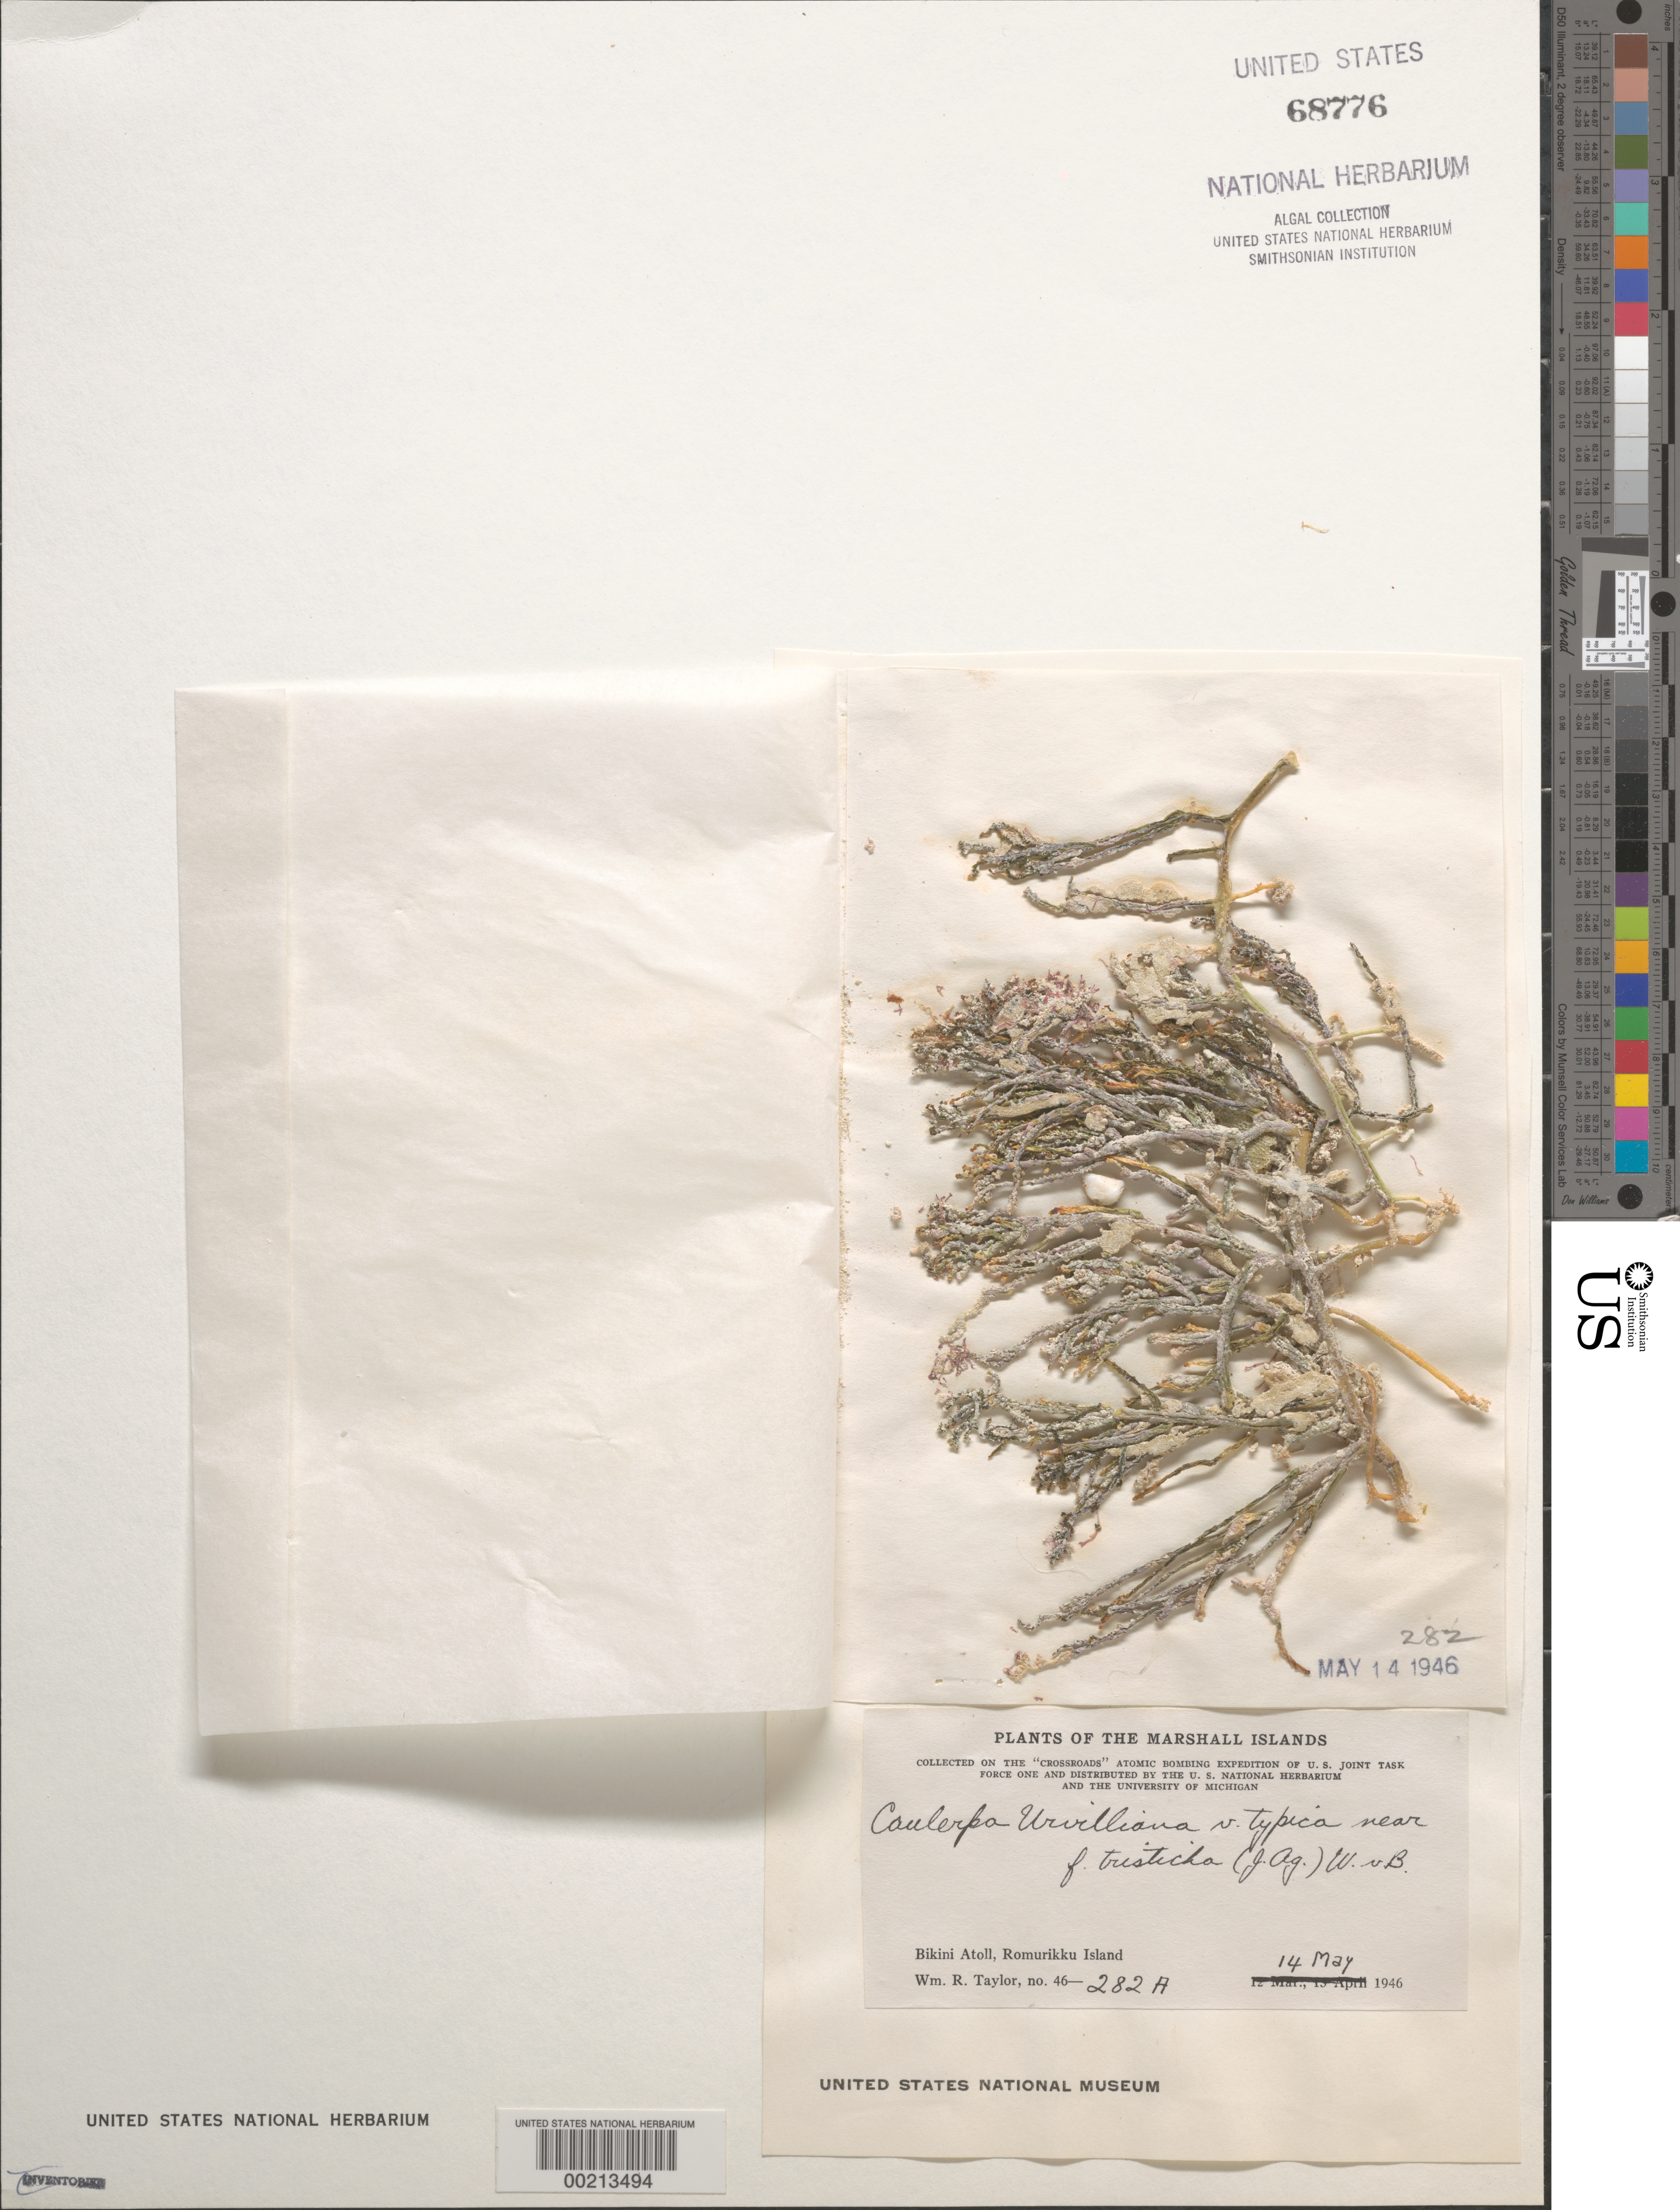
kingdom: Plantae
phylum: Chlorophyta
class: Ulvophyceae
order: Bryopsidales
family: Caulerpaceae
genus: Caulerpa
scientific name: Caulerpa urvilleana var. typica forma tristicha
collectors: W. R. Taylor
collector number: WRT 46-282a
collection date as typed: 14 May 1946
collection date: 1946-05-14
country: Marshall Islands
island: Bikini Atoll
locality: Romurikku Islet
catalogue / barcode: US 68776